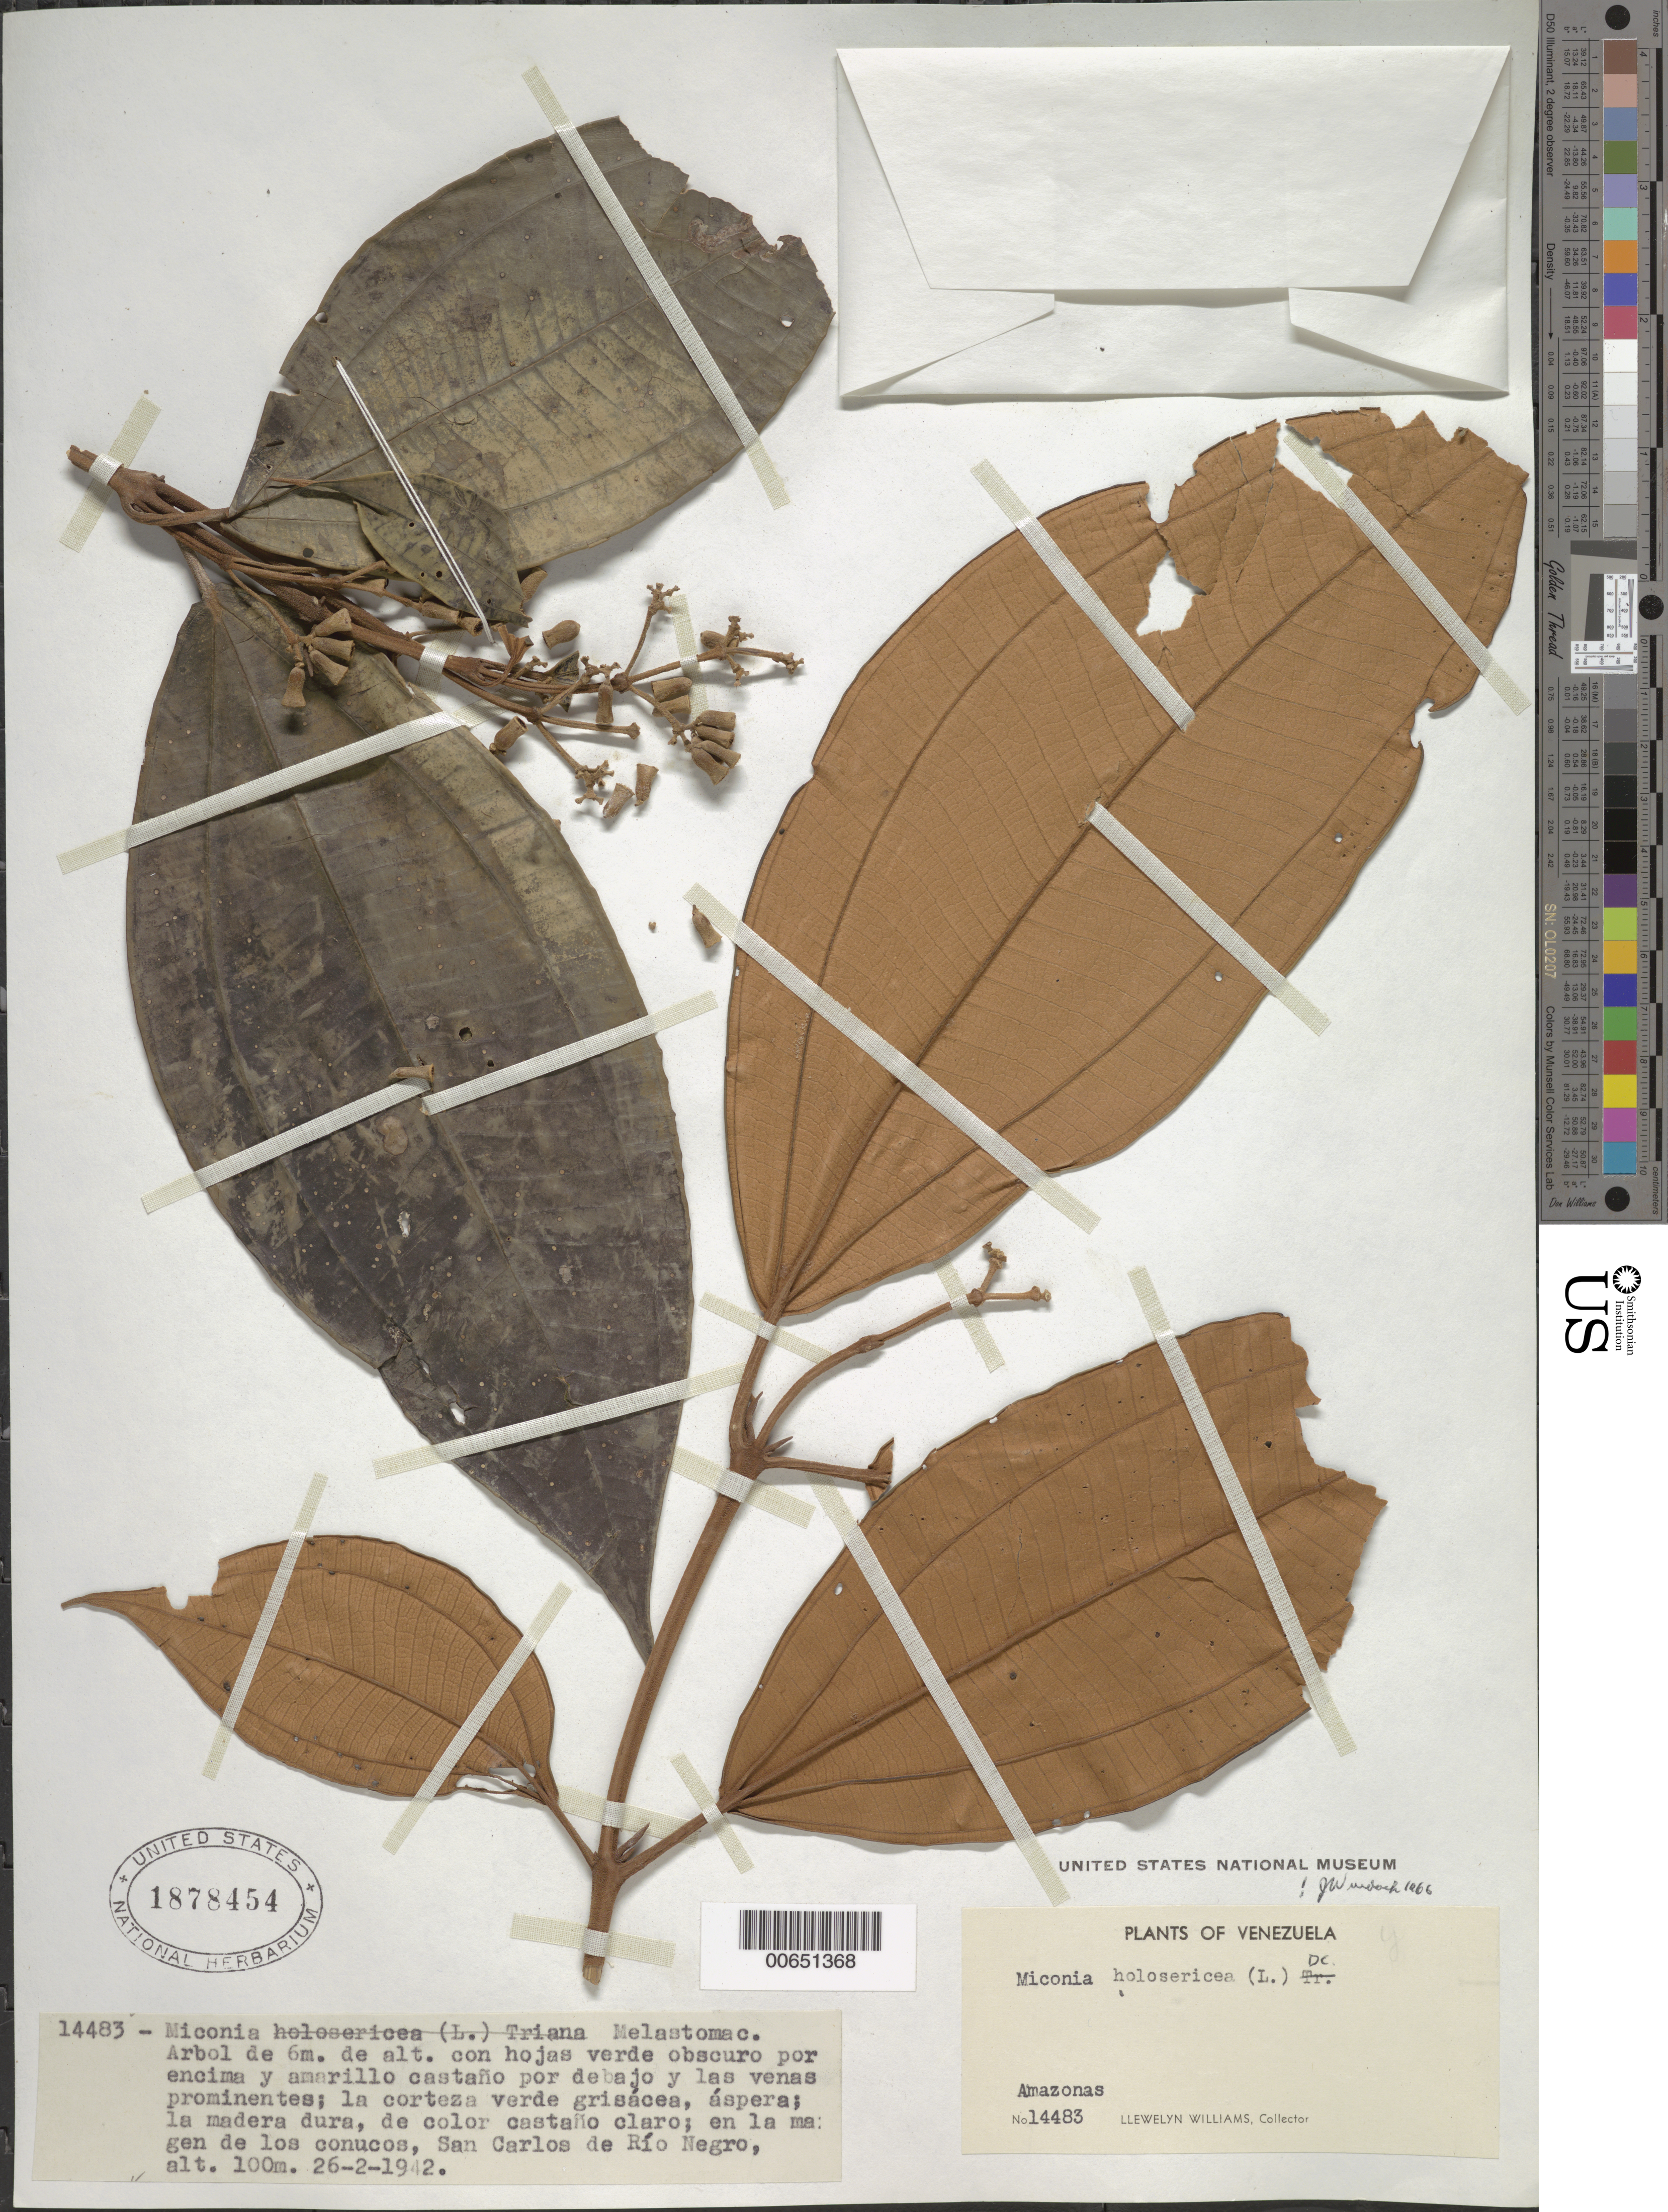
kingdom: Plantae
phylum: Tracheophyta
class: Magnoliopsida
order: Myrtales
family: Melastomataceae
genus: Miconia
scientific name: Miconia holosericea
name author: (L.) DC.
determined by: Wurdack, John J., (US), US (UNITED STATES)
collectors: Ll. Williams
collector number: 14483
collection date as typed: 26-Feb-42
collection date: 1942-02-26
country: Venezuela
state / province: Amazonas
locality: San Carlos de Río Negro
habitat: Margen de los conucos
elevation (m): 100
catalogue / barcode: US 1878454